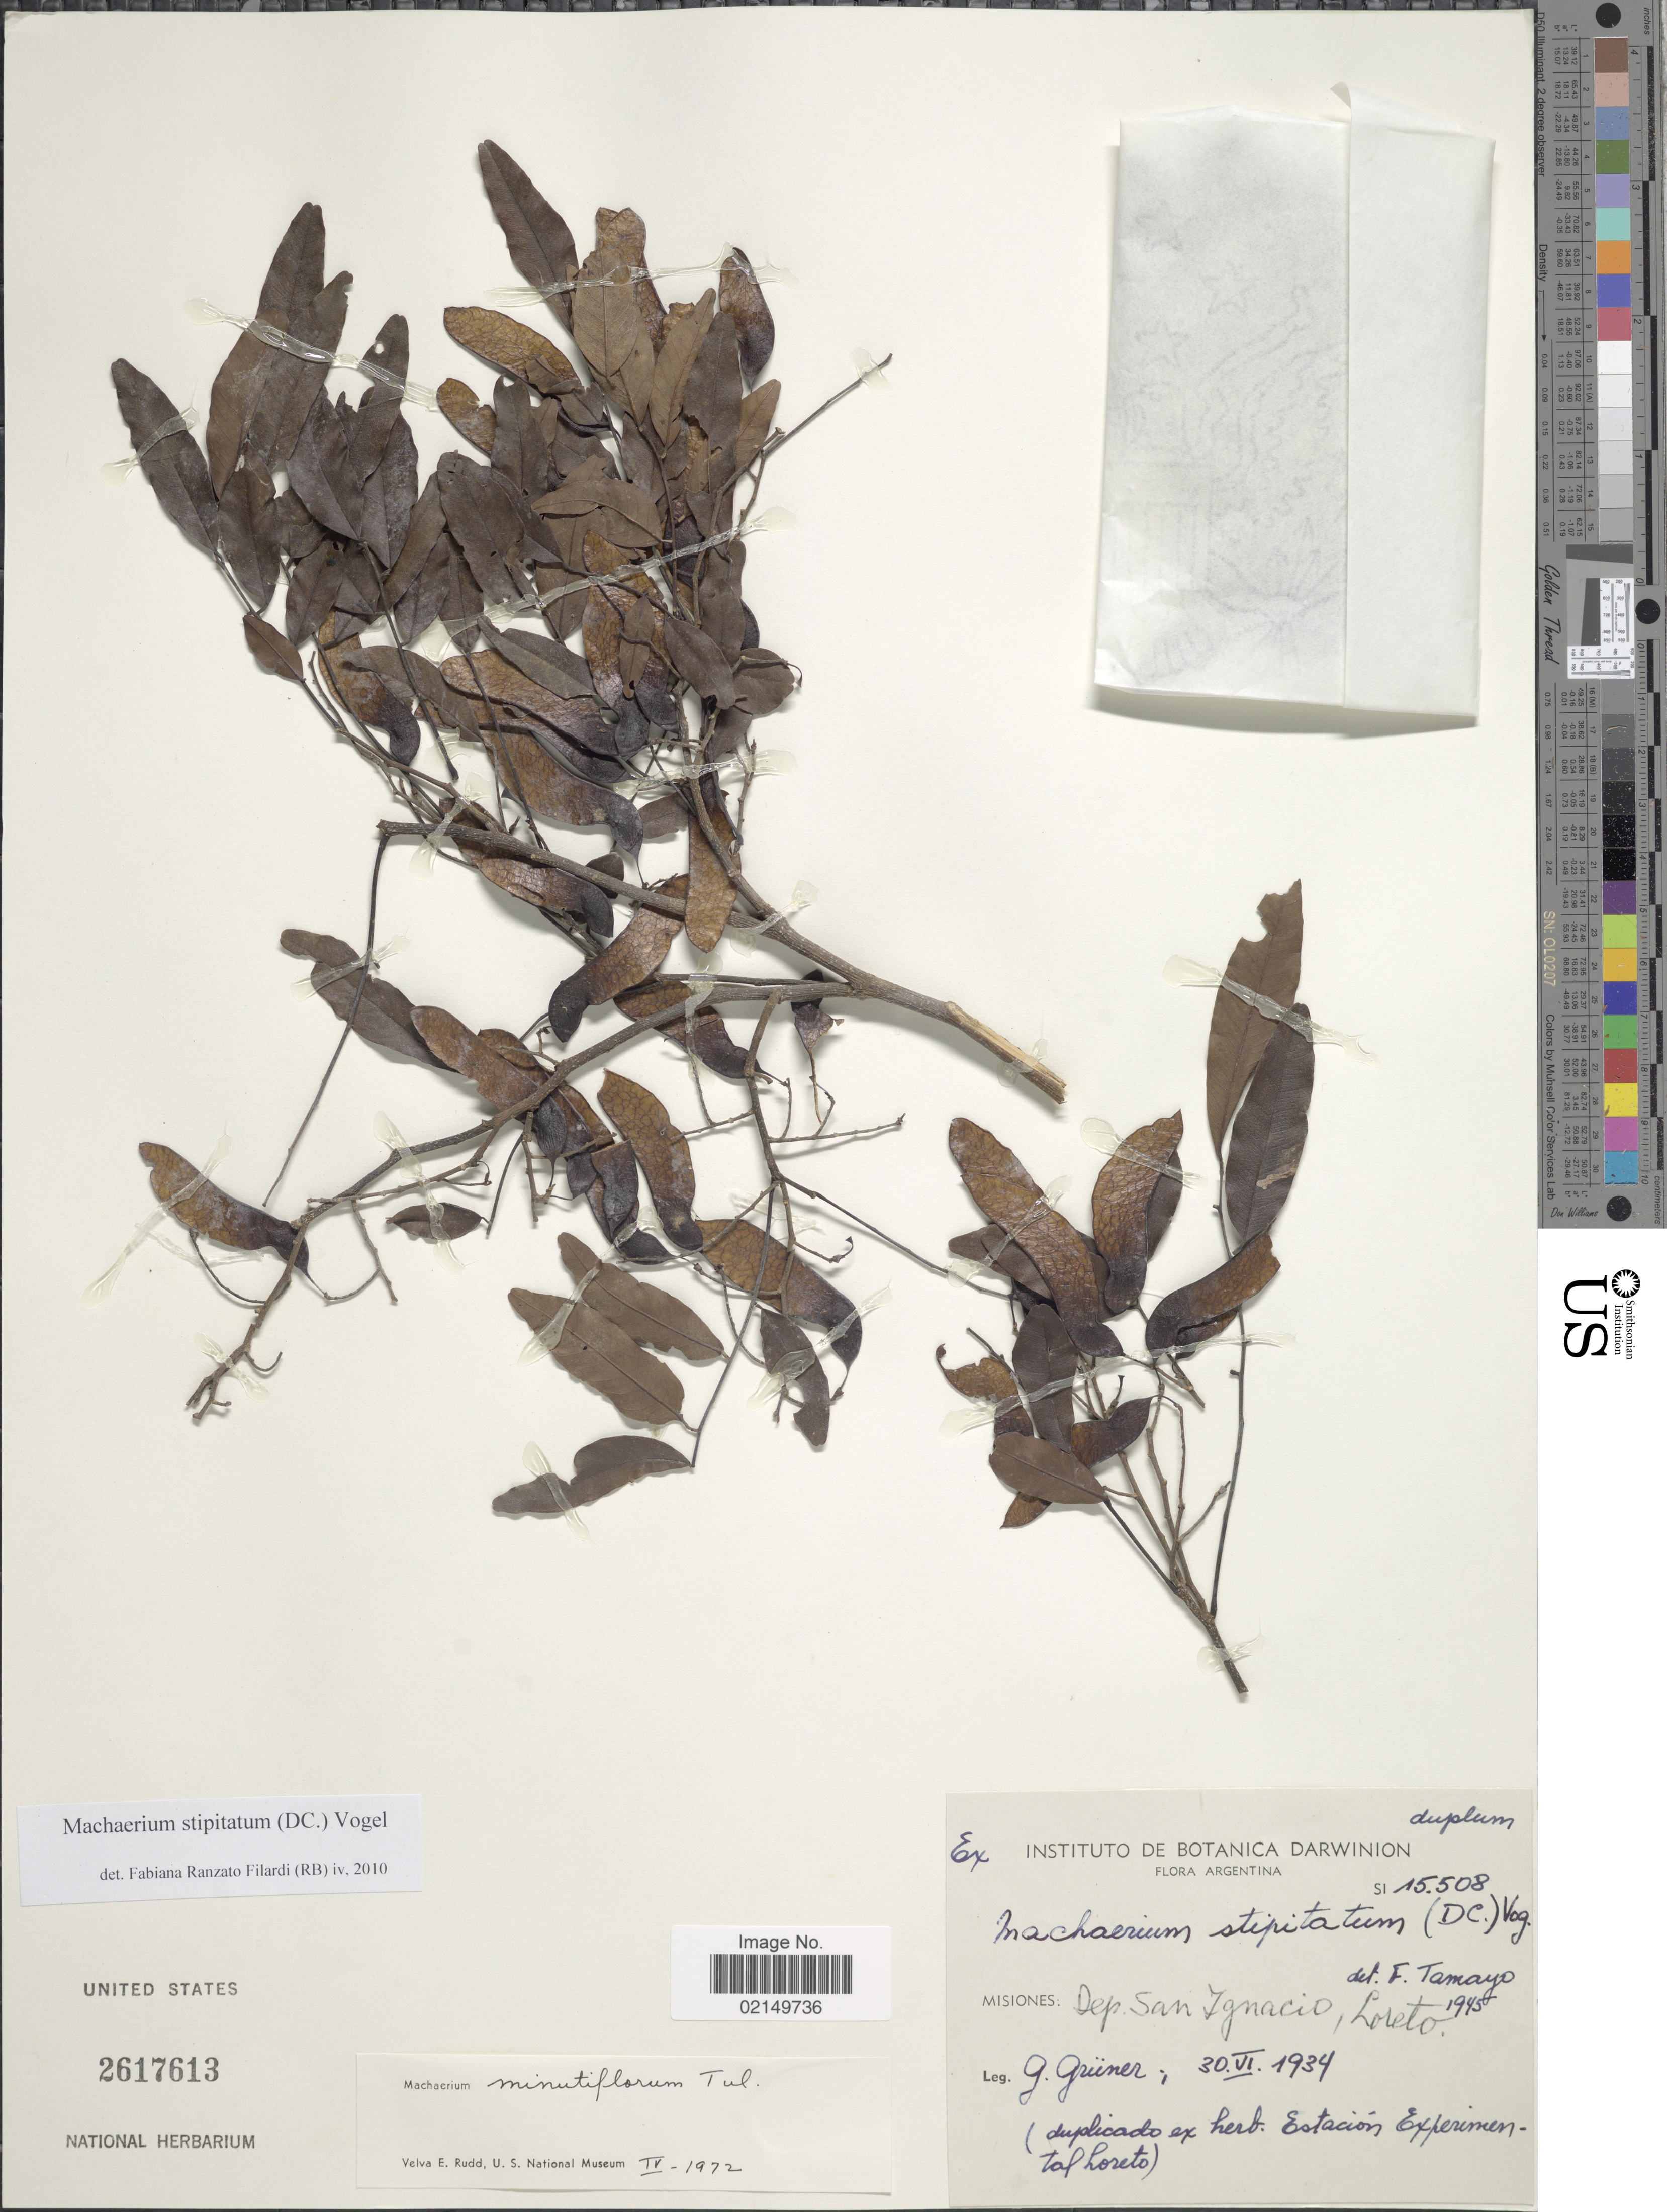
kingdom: Plantae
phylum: Tracheophyta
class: Magnoliopsida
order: Fabales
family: Fabaceae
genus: Machaerium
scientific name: Machaerium stipitatum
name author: (DC.) Vogel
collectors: G. Grüner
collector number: SI15508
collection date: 1934-06-30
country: Argentina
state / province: Misiones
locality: Misiones: Dep. San Ignacio, Loreto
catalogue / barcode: US 2617613